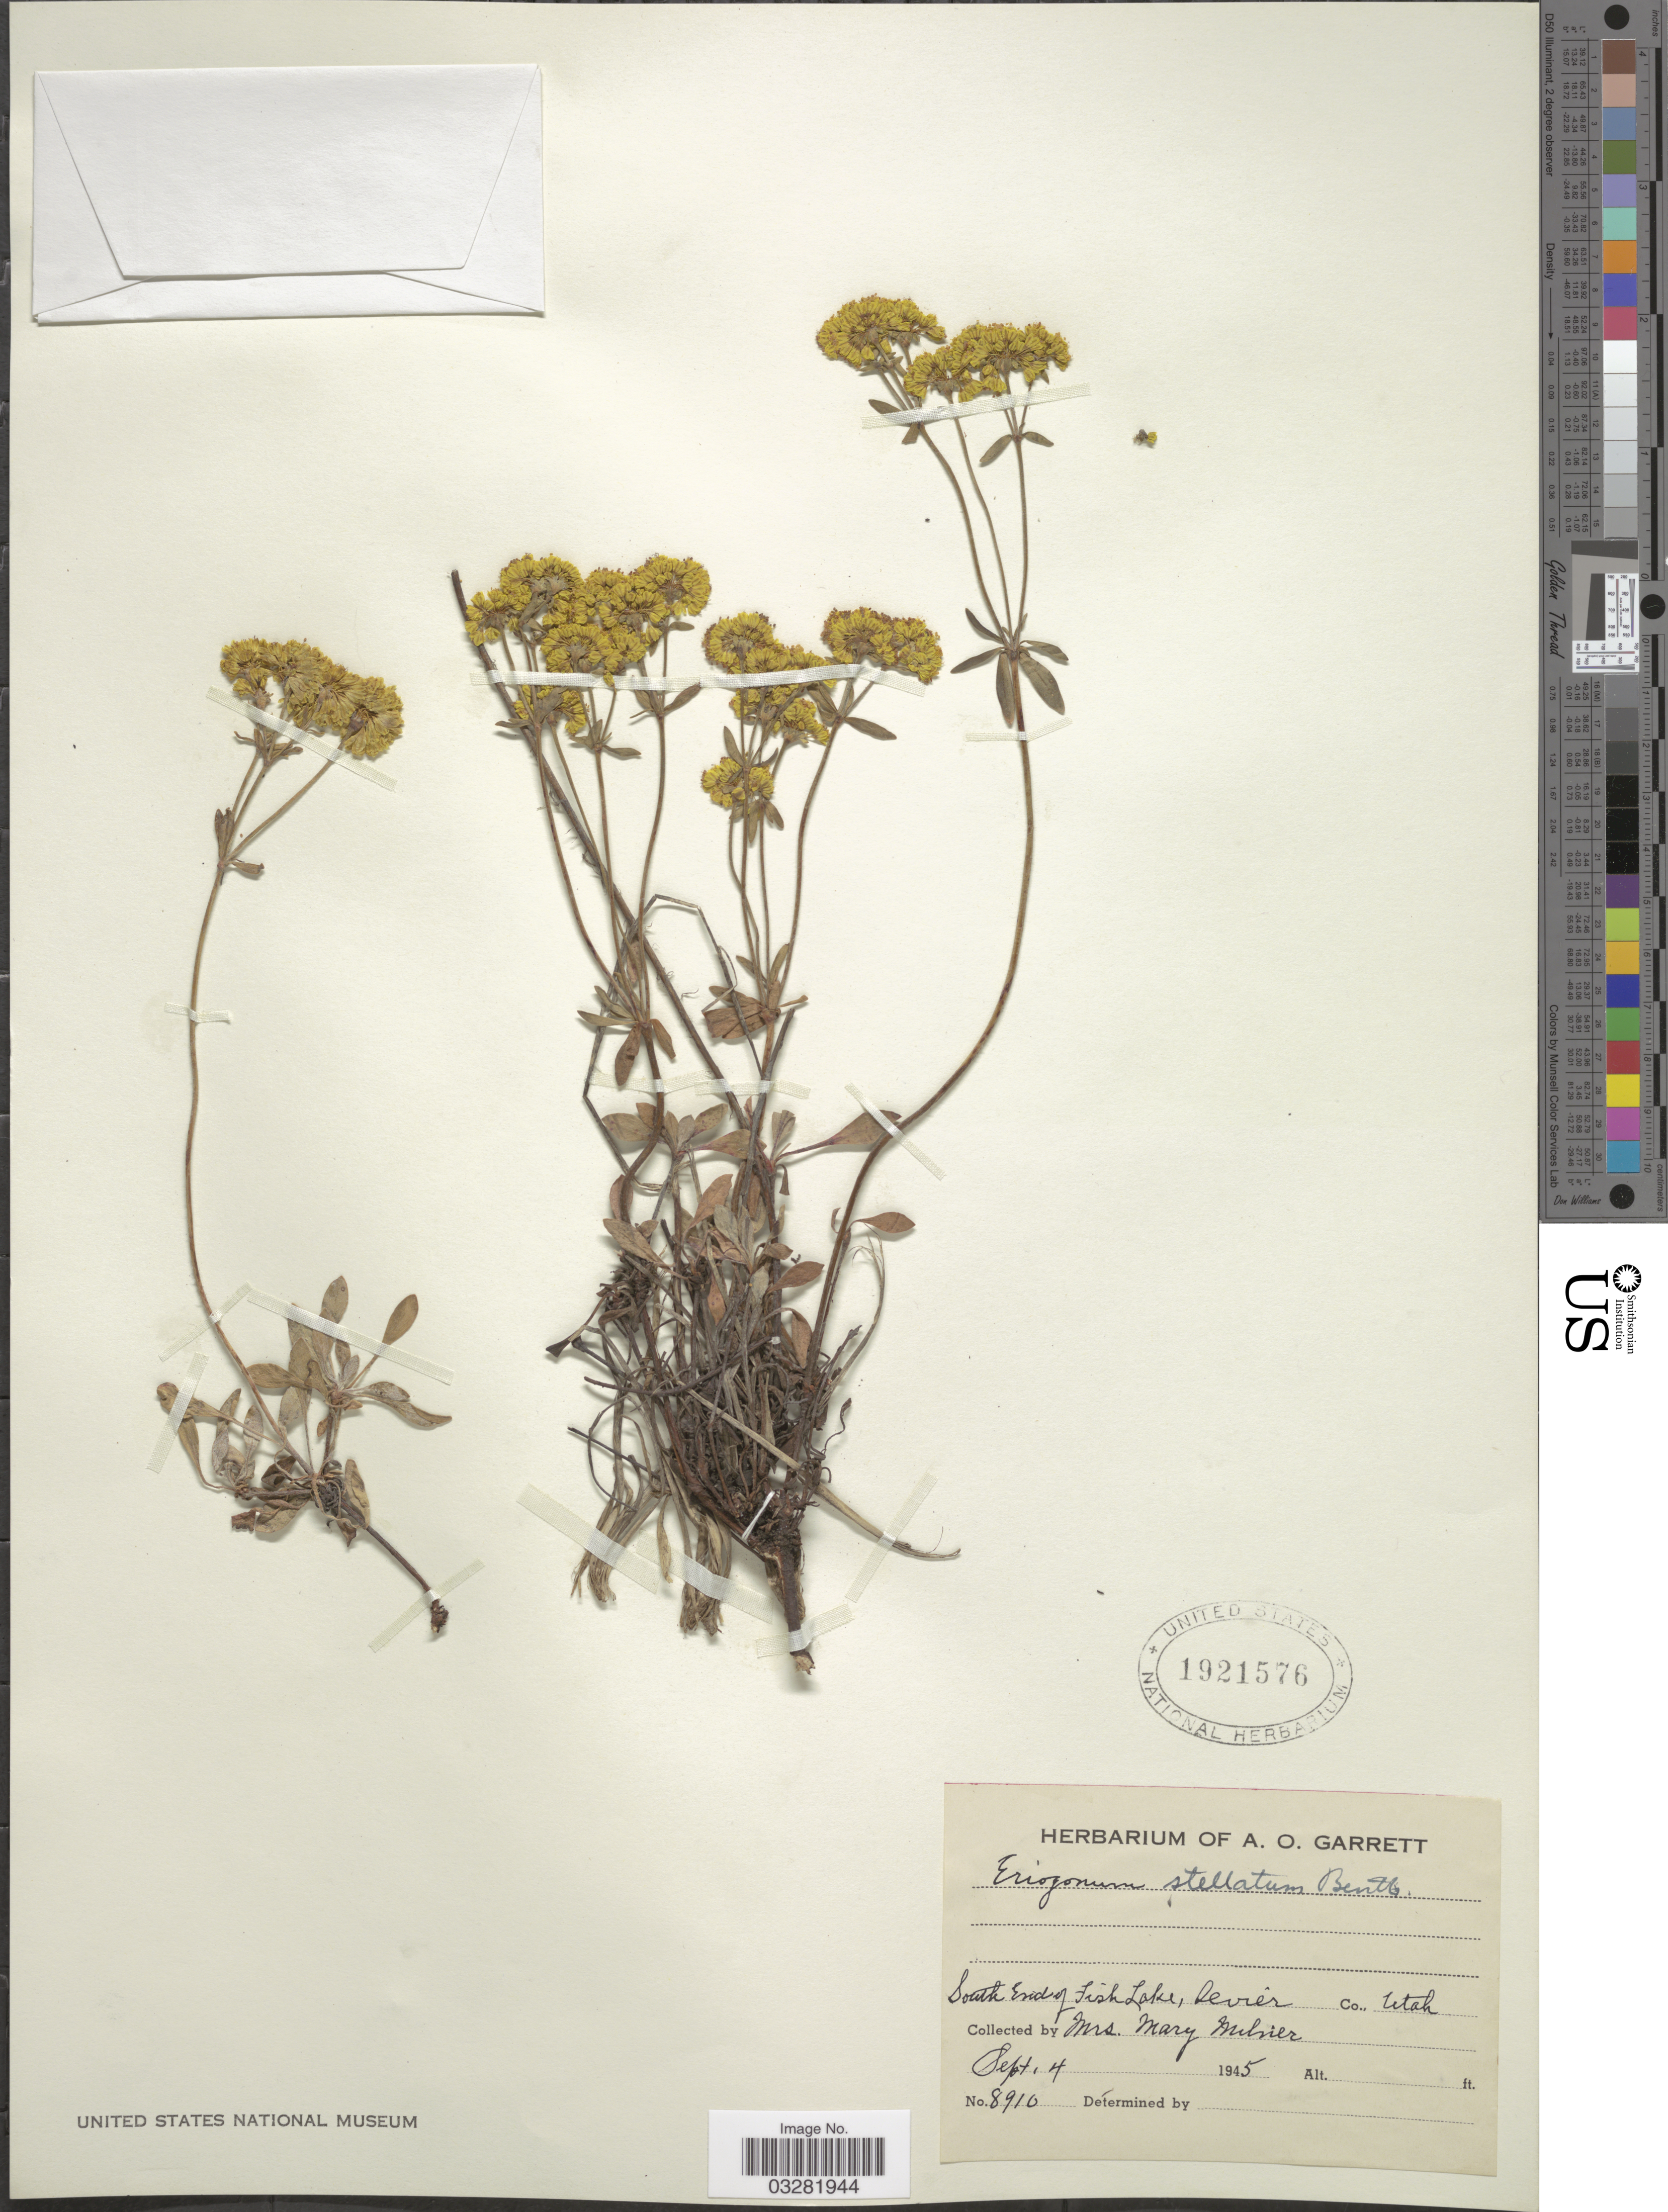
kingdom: Plantae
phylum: Tracheophyta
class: Magnoliopsida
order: Caryophyllales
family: Polygonaceae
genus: Eriogonum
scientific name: Eriogonum umbellatum var. subaridum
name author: S. Stokes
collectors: M. Milner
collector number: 8910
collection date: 1945-09-04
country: United States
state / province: Utah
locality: South E side of Fish Lake, Revier Co.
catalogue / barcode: US 1921576